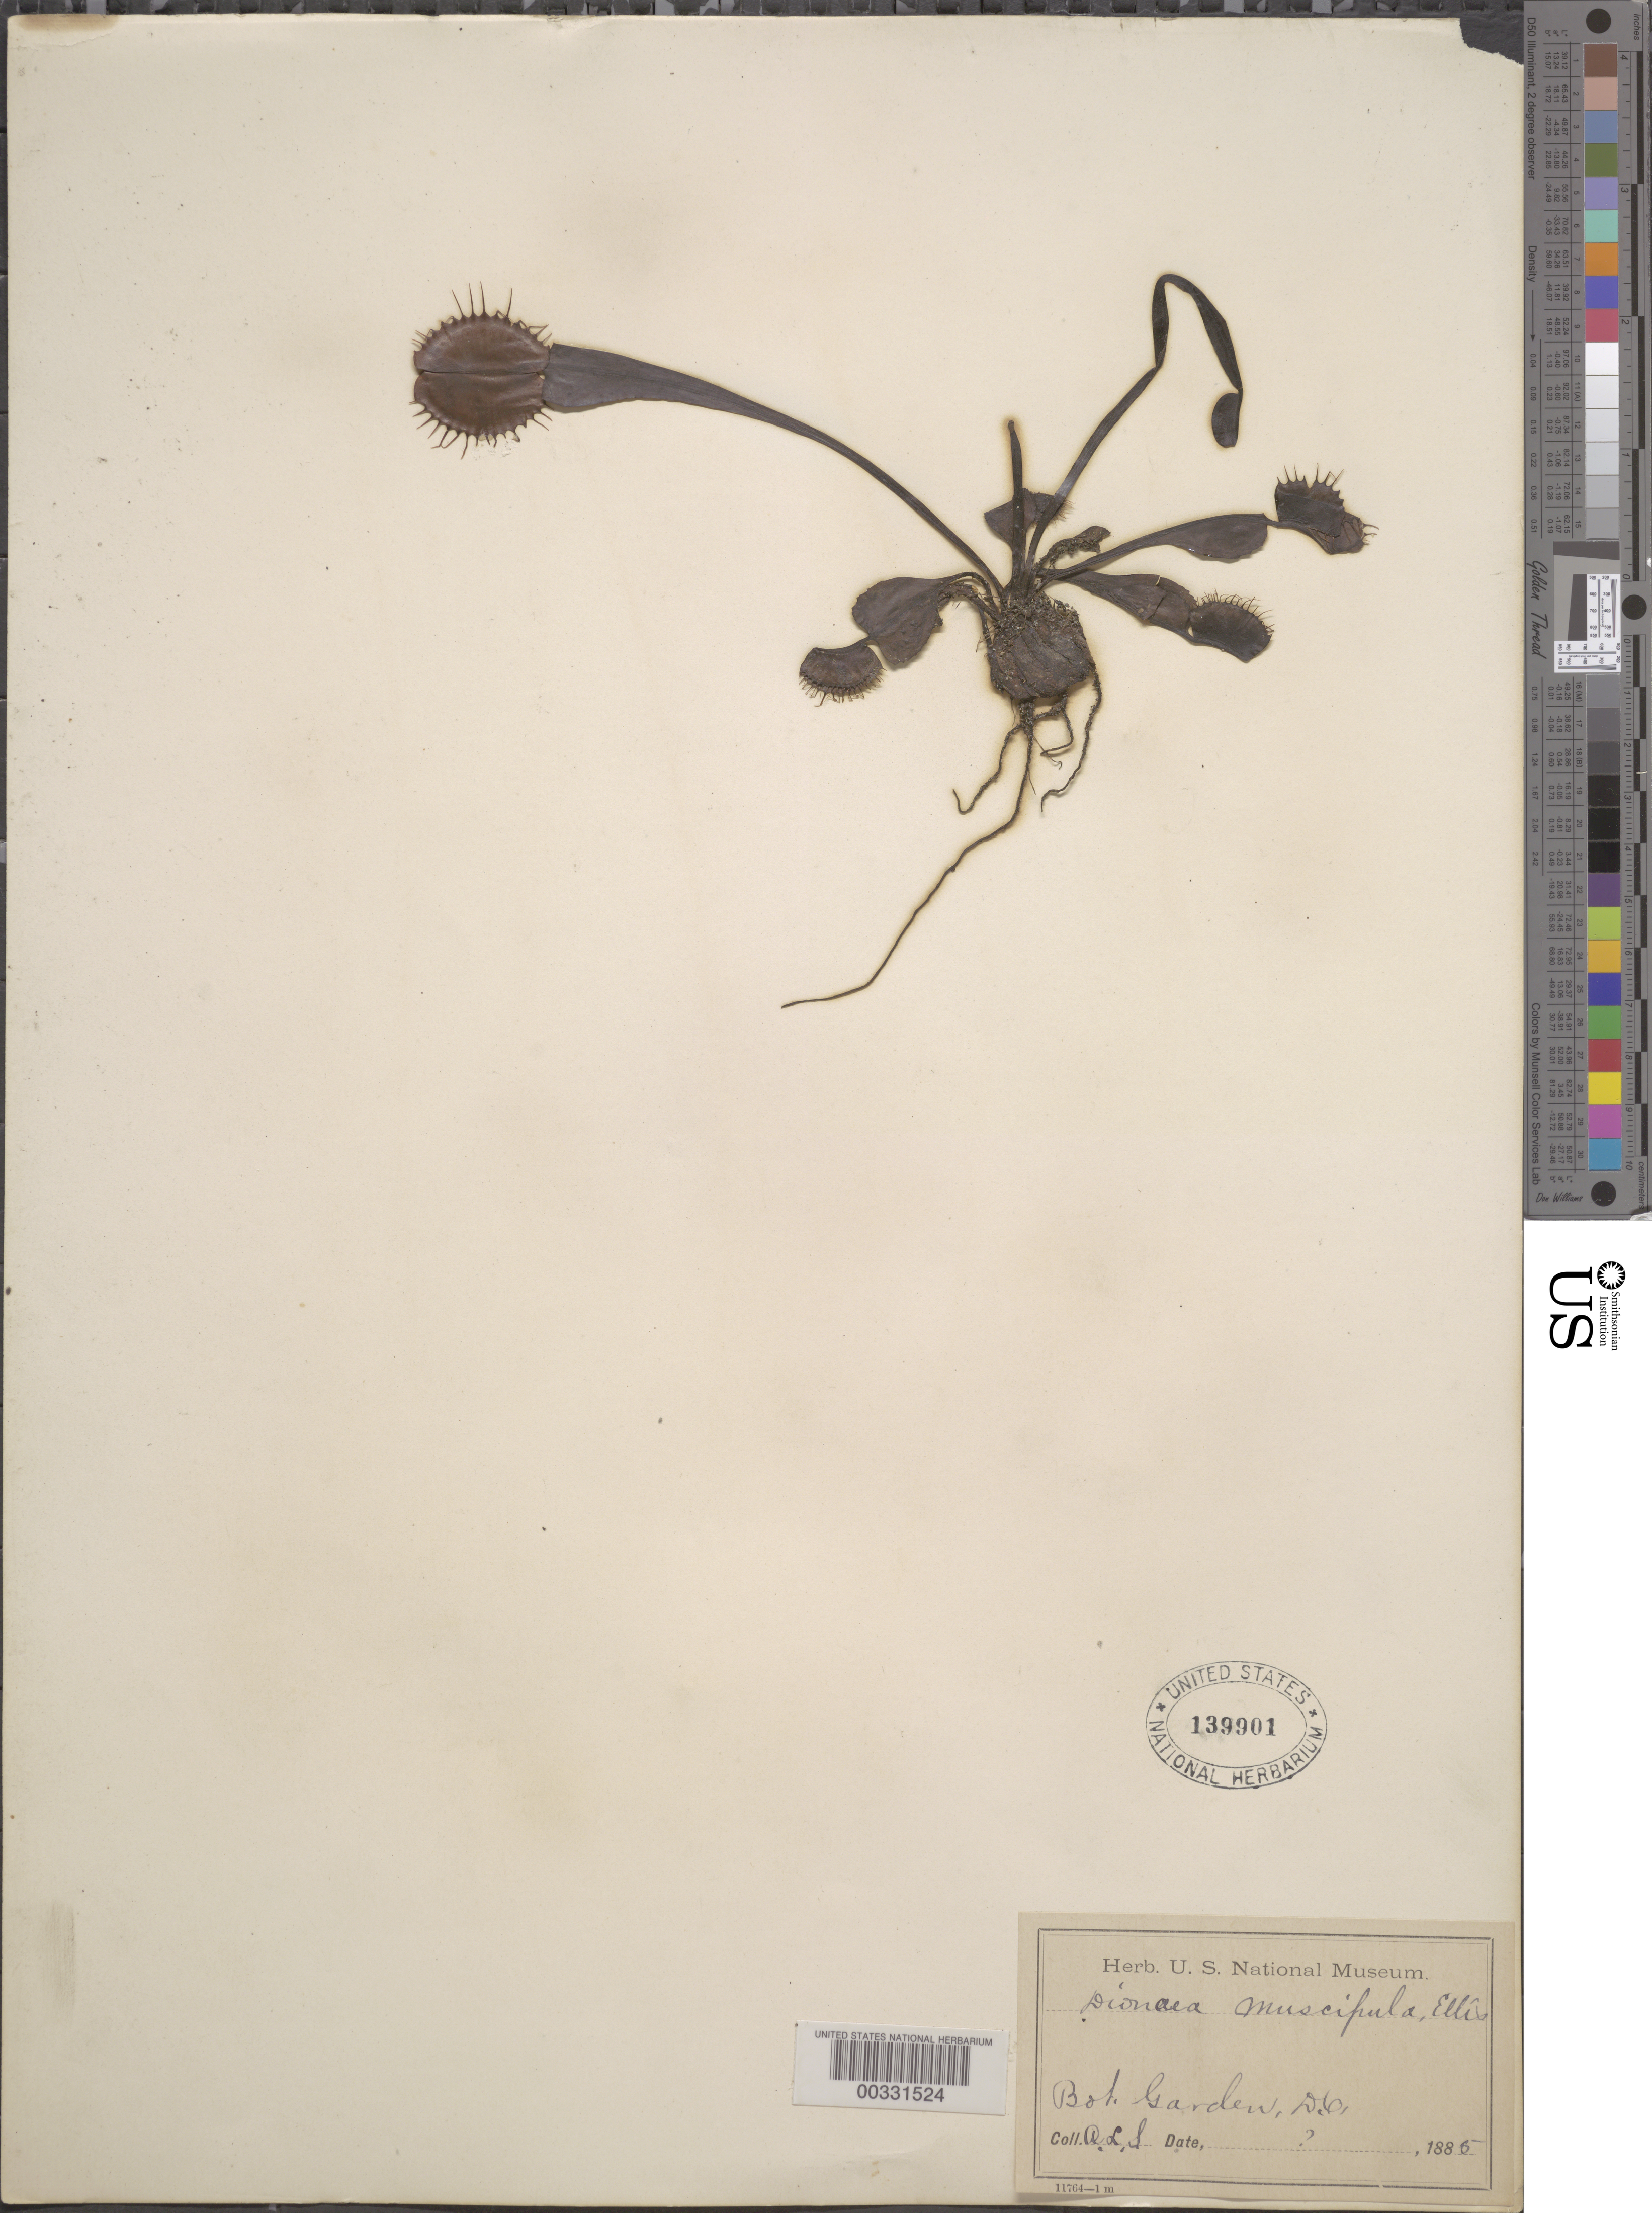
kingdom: Plantae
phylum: Tracheophyta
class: Magnoliopsida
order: Caryophyllales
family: Droseraceae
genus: Dionaea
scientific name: Dionaea muscipula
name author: J. Ellis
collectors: A. L. Schott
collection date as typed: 1885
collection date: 1885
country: United States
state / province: District of Columbia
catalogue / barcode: US 139901